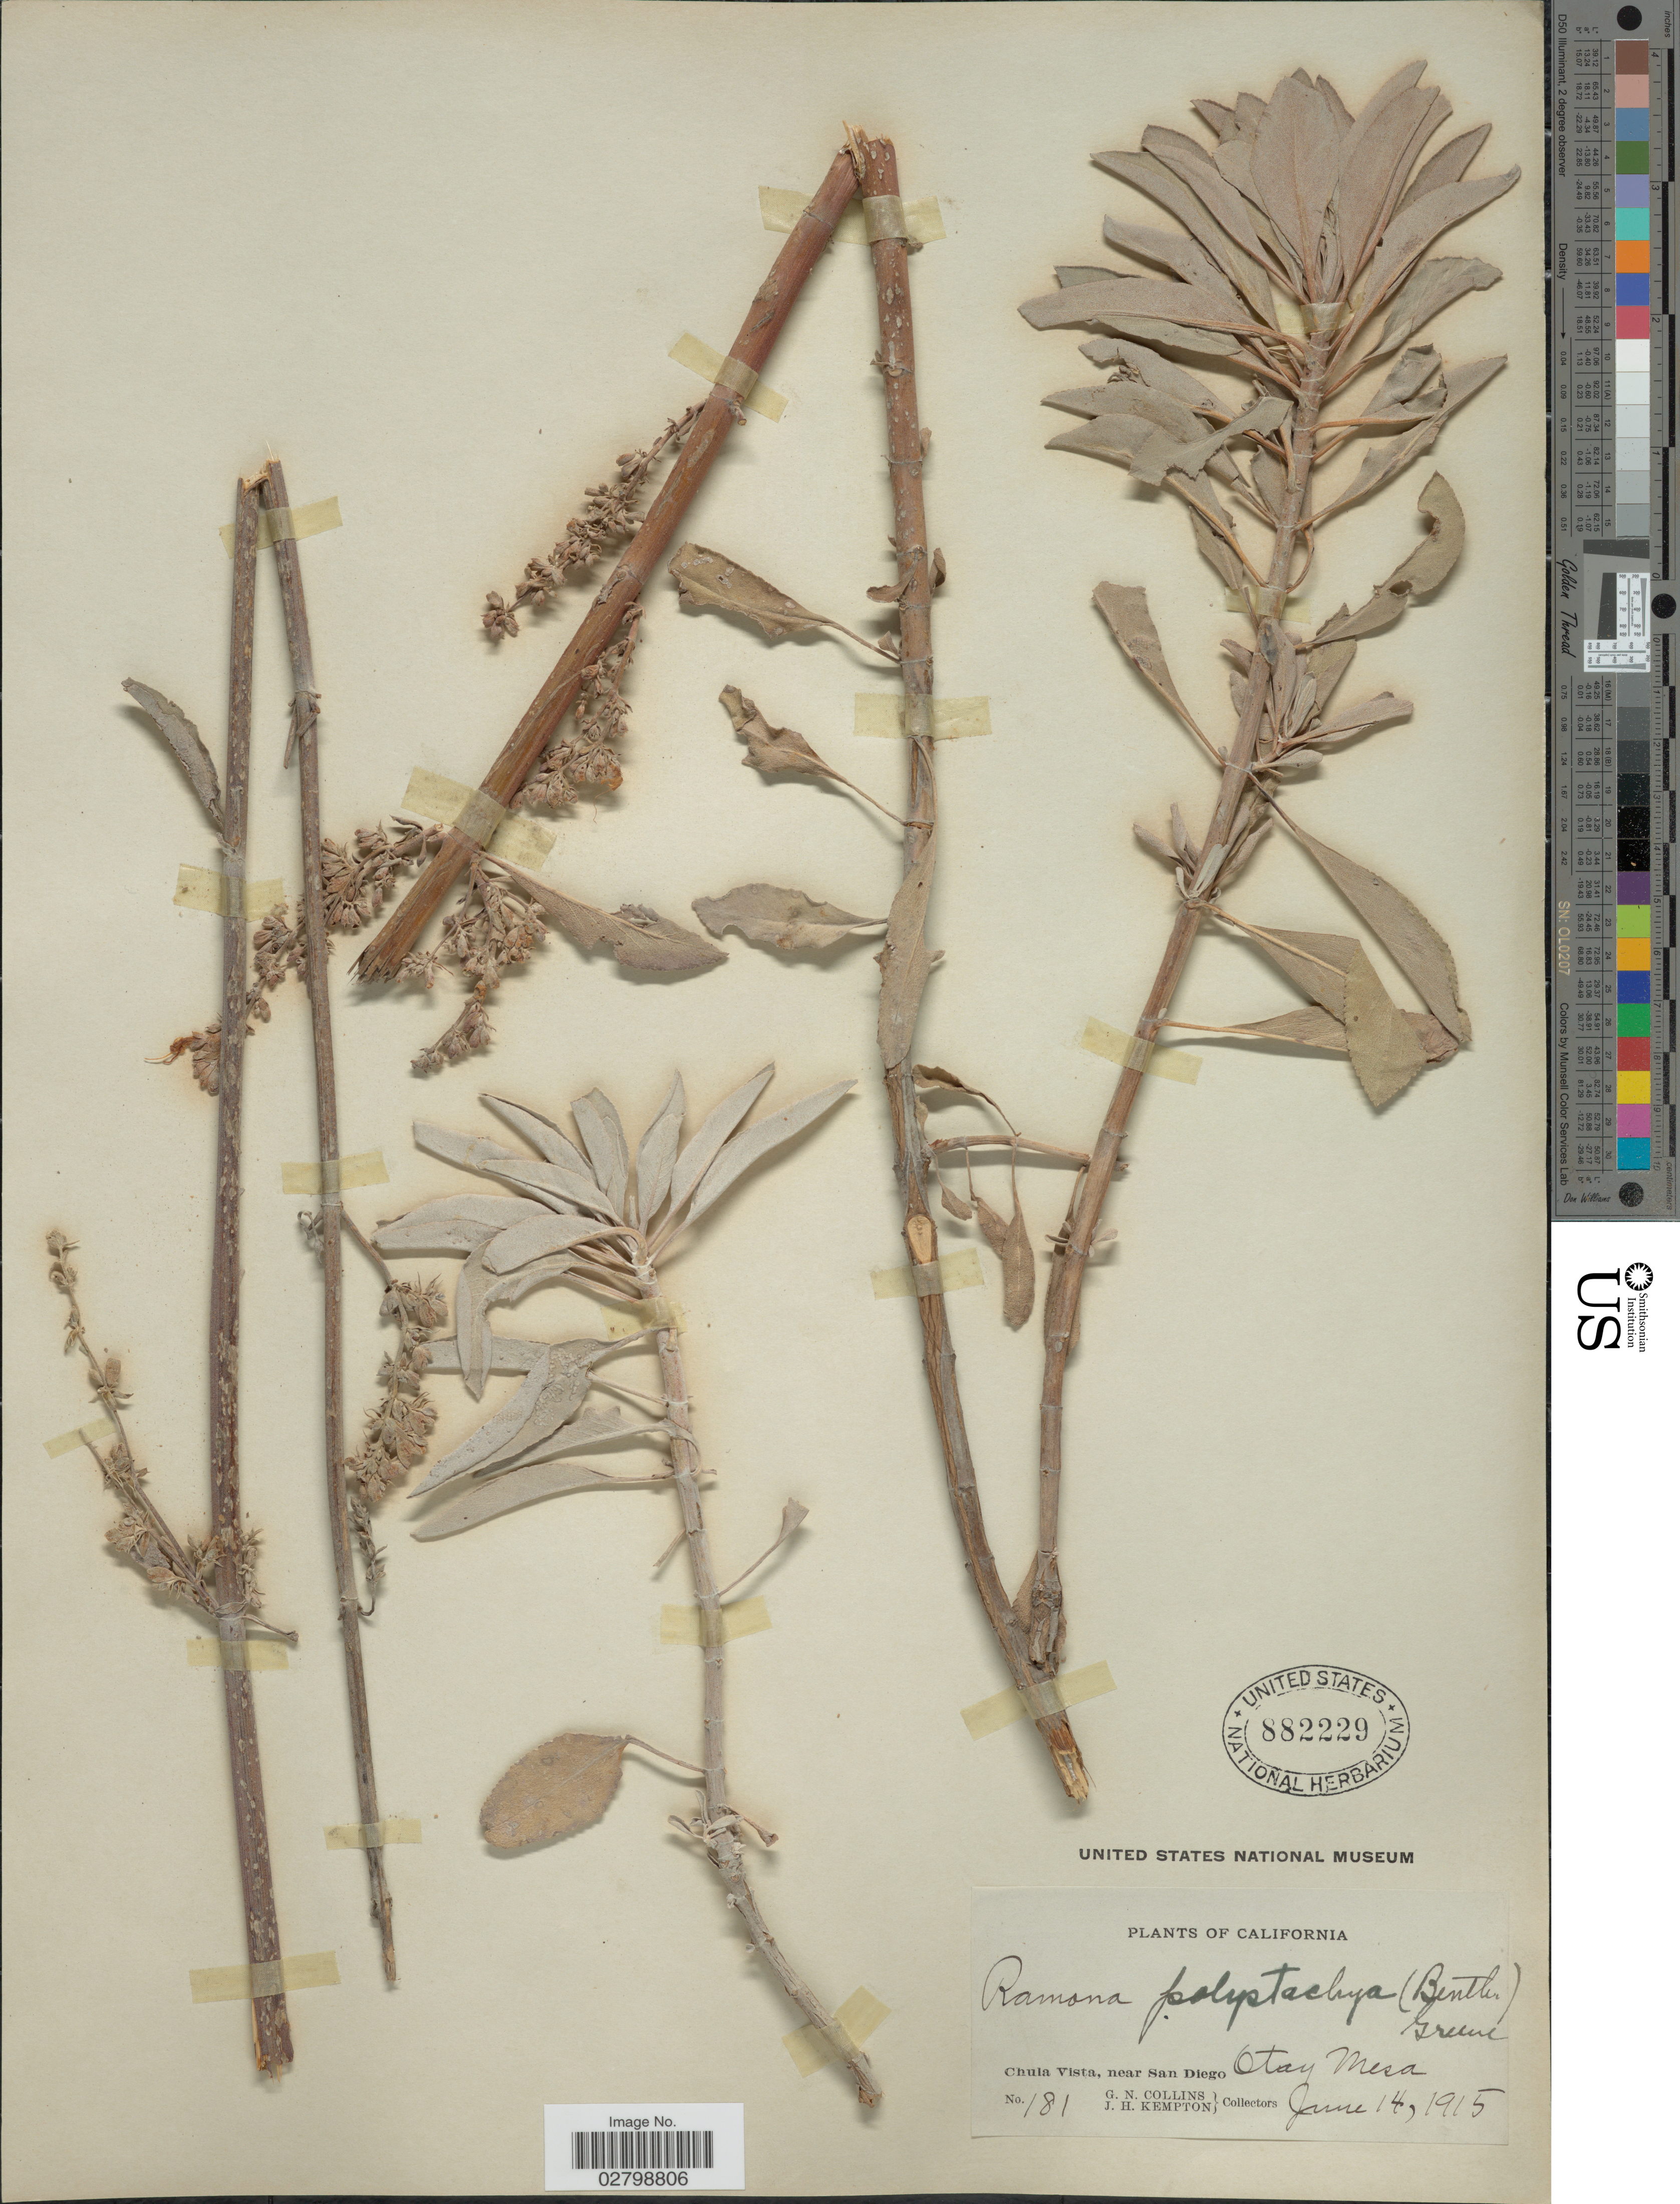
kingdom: Plantae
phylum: Tracheophyta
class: Magnoliopsida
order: Lamiales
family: Lamiaceae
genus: Salvia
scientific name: Salvia apiana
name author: Jeps.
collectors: G. Collins & J. H. Kempton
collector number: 181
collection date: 1915-06-14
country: United States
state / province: California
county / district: San Diego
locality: Chula Vista, near San Diego, Otay Mesa.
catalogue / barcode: US 882229